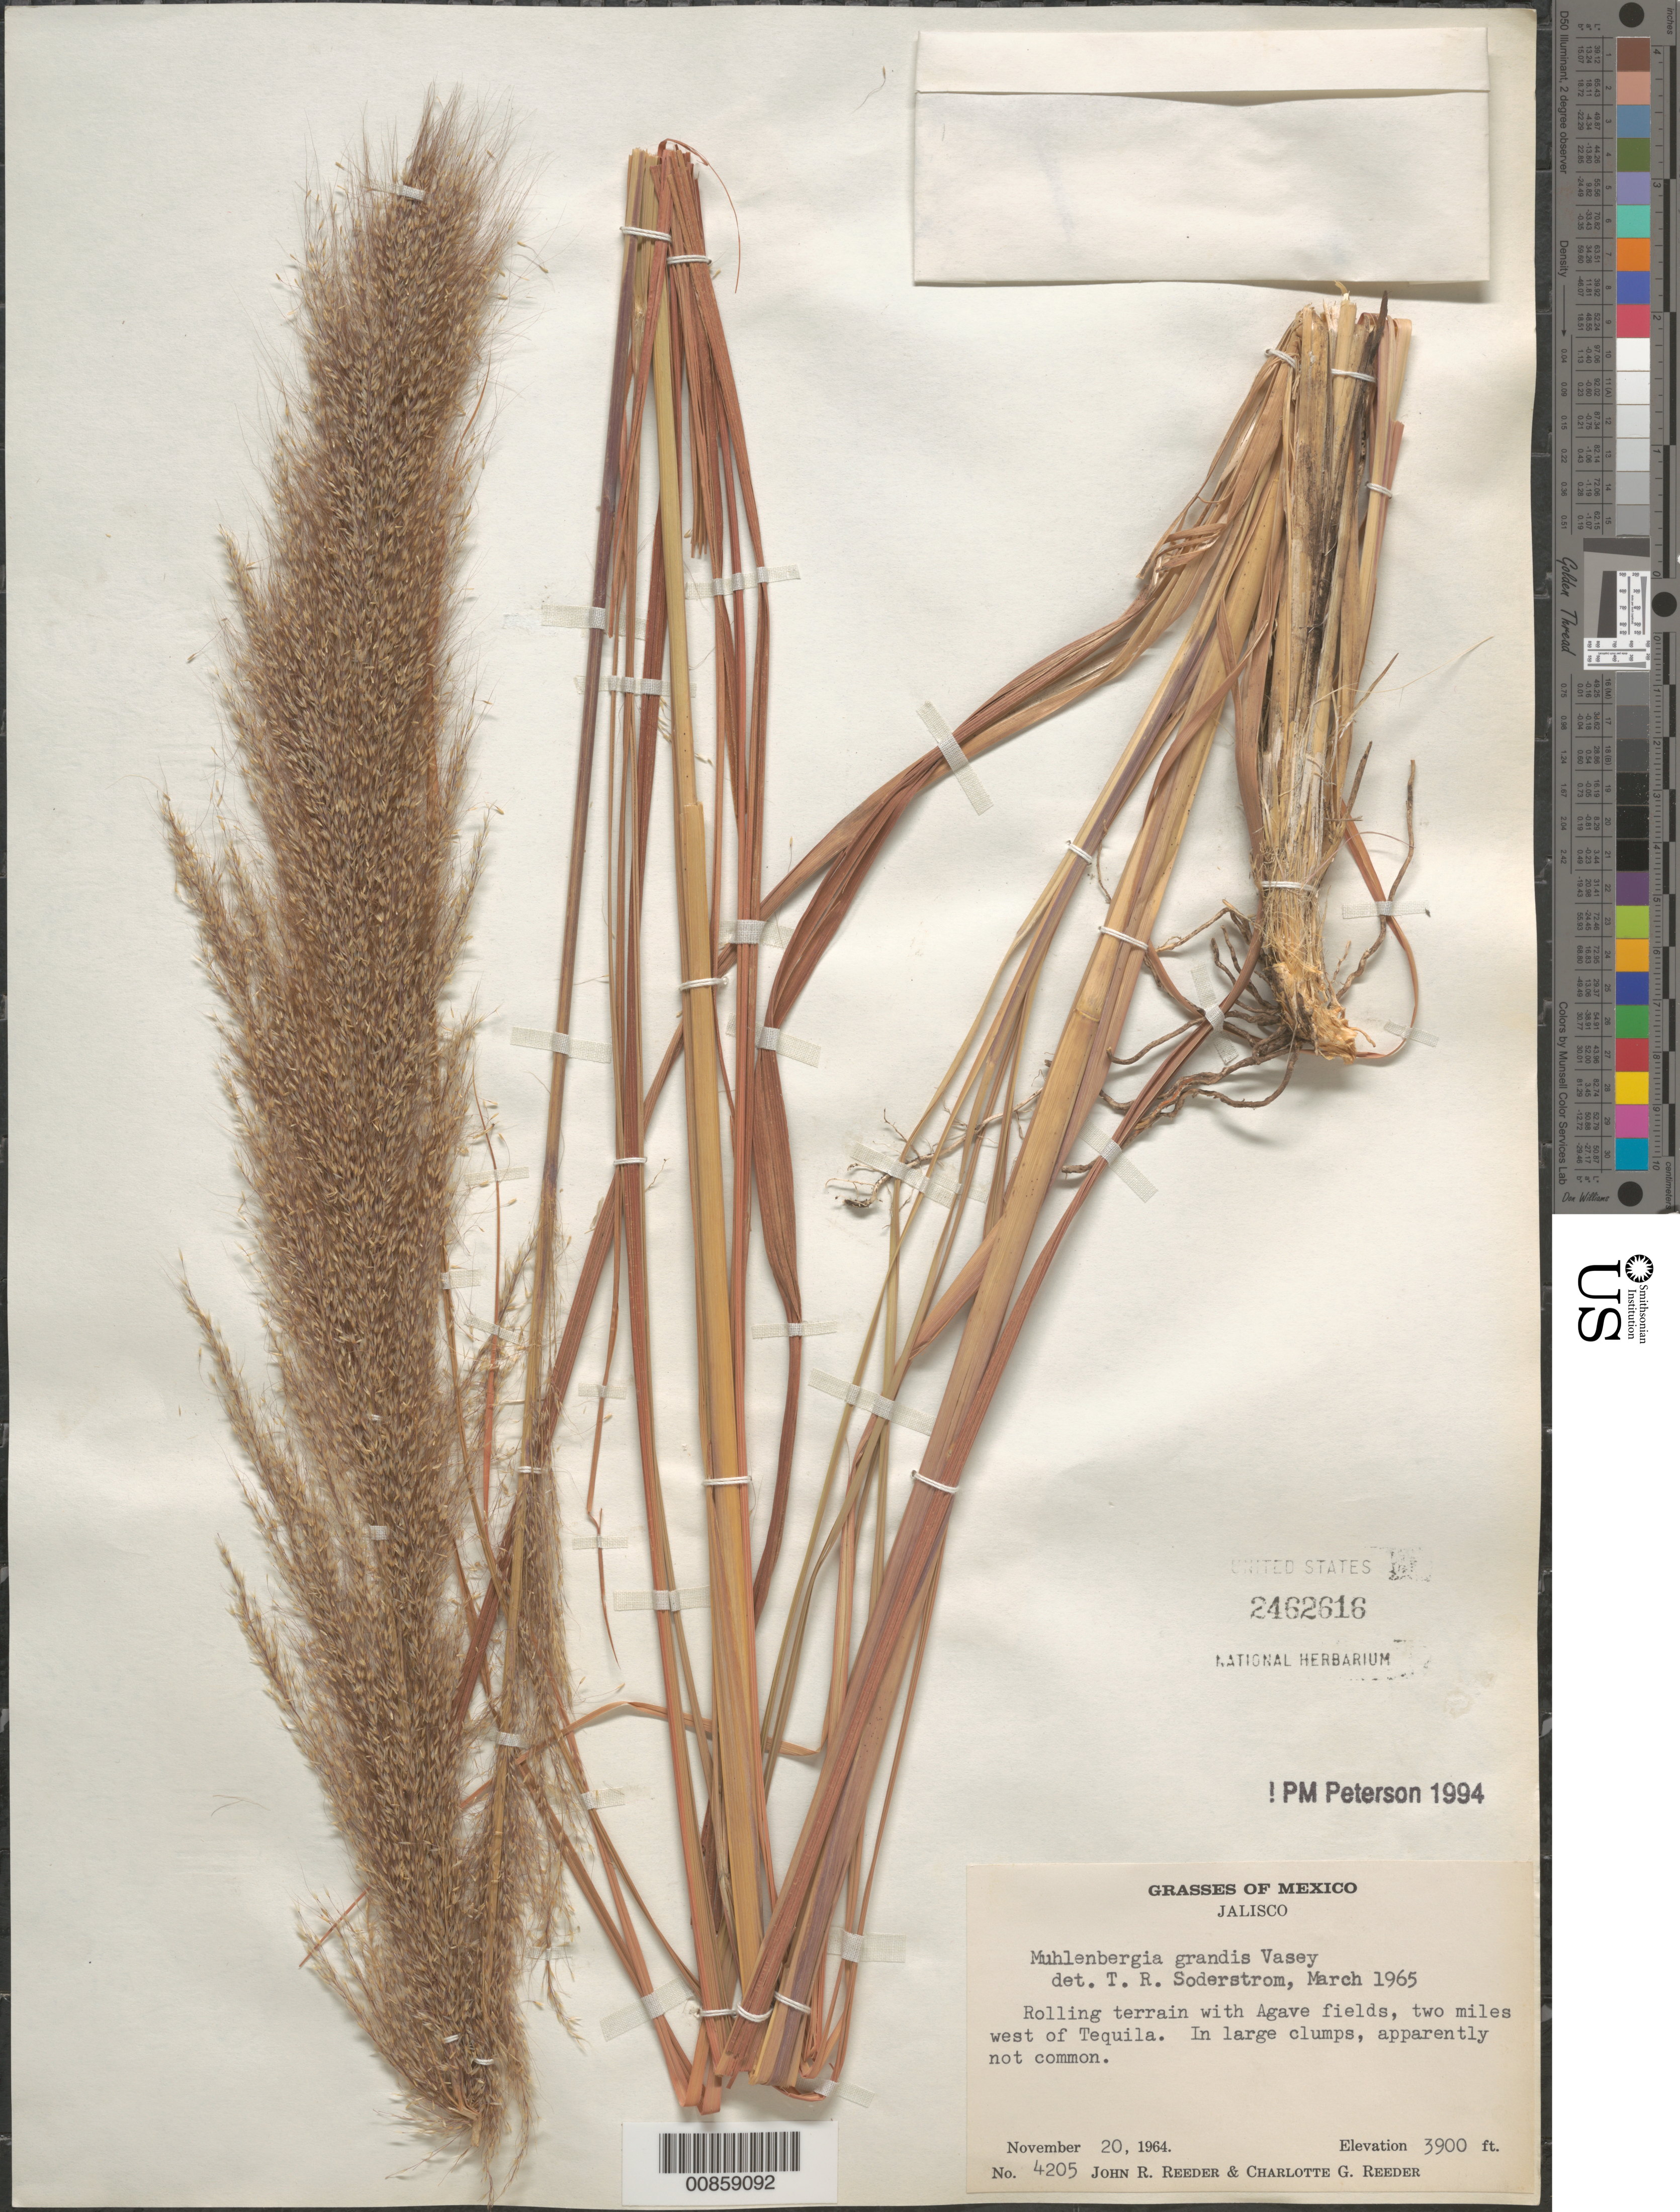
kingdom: Plantae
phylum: Tracheophyta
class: Liliopsida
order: Poales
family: Poaceae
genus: Muhlenbergia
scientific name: Muhlenbergia grandis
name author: Vasey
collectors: C. G. Reeder & J. R. Reeder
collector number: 4205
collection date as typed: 20 Nov 1964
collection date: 1964-11-20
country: Mexico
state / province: Jalisco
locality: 2 mi W of Tequila, Jal.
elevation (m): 1189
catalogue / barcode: US 2462616